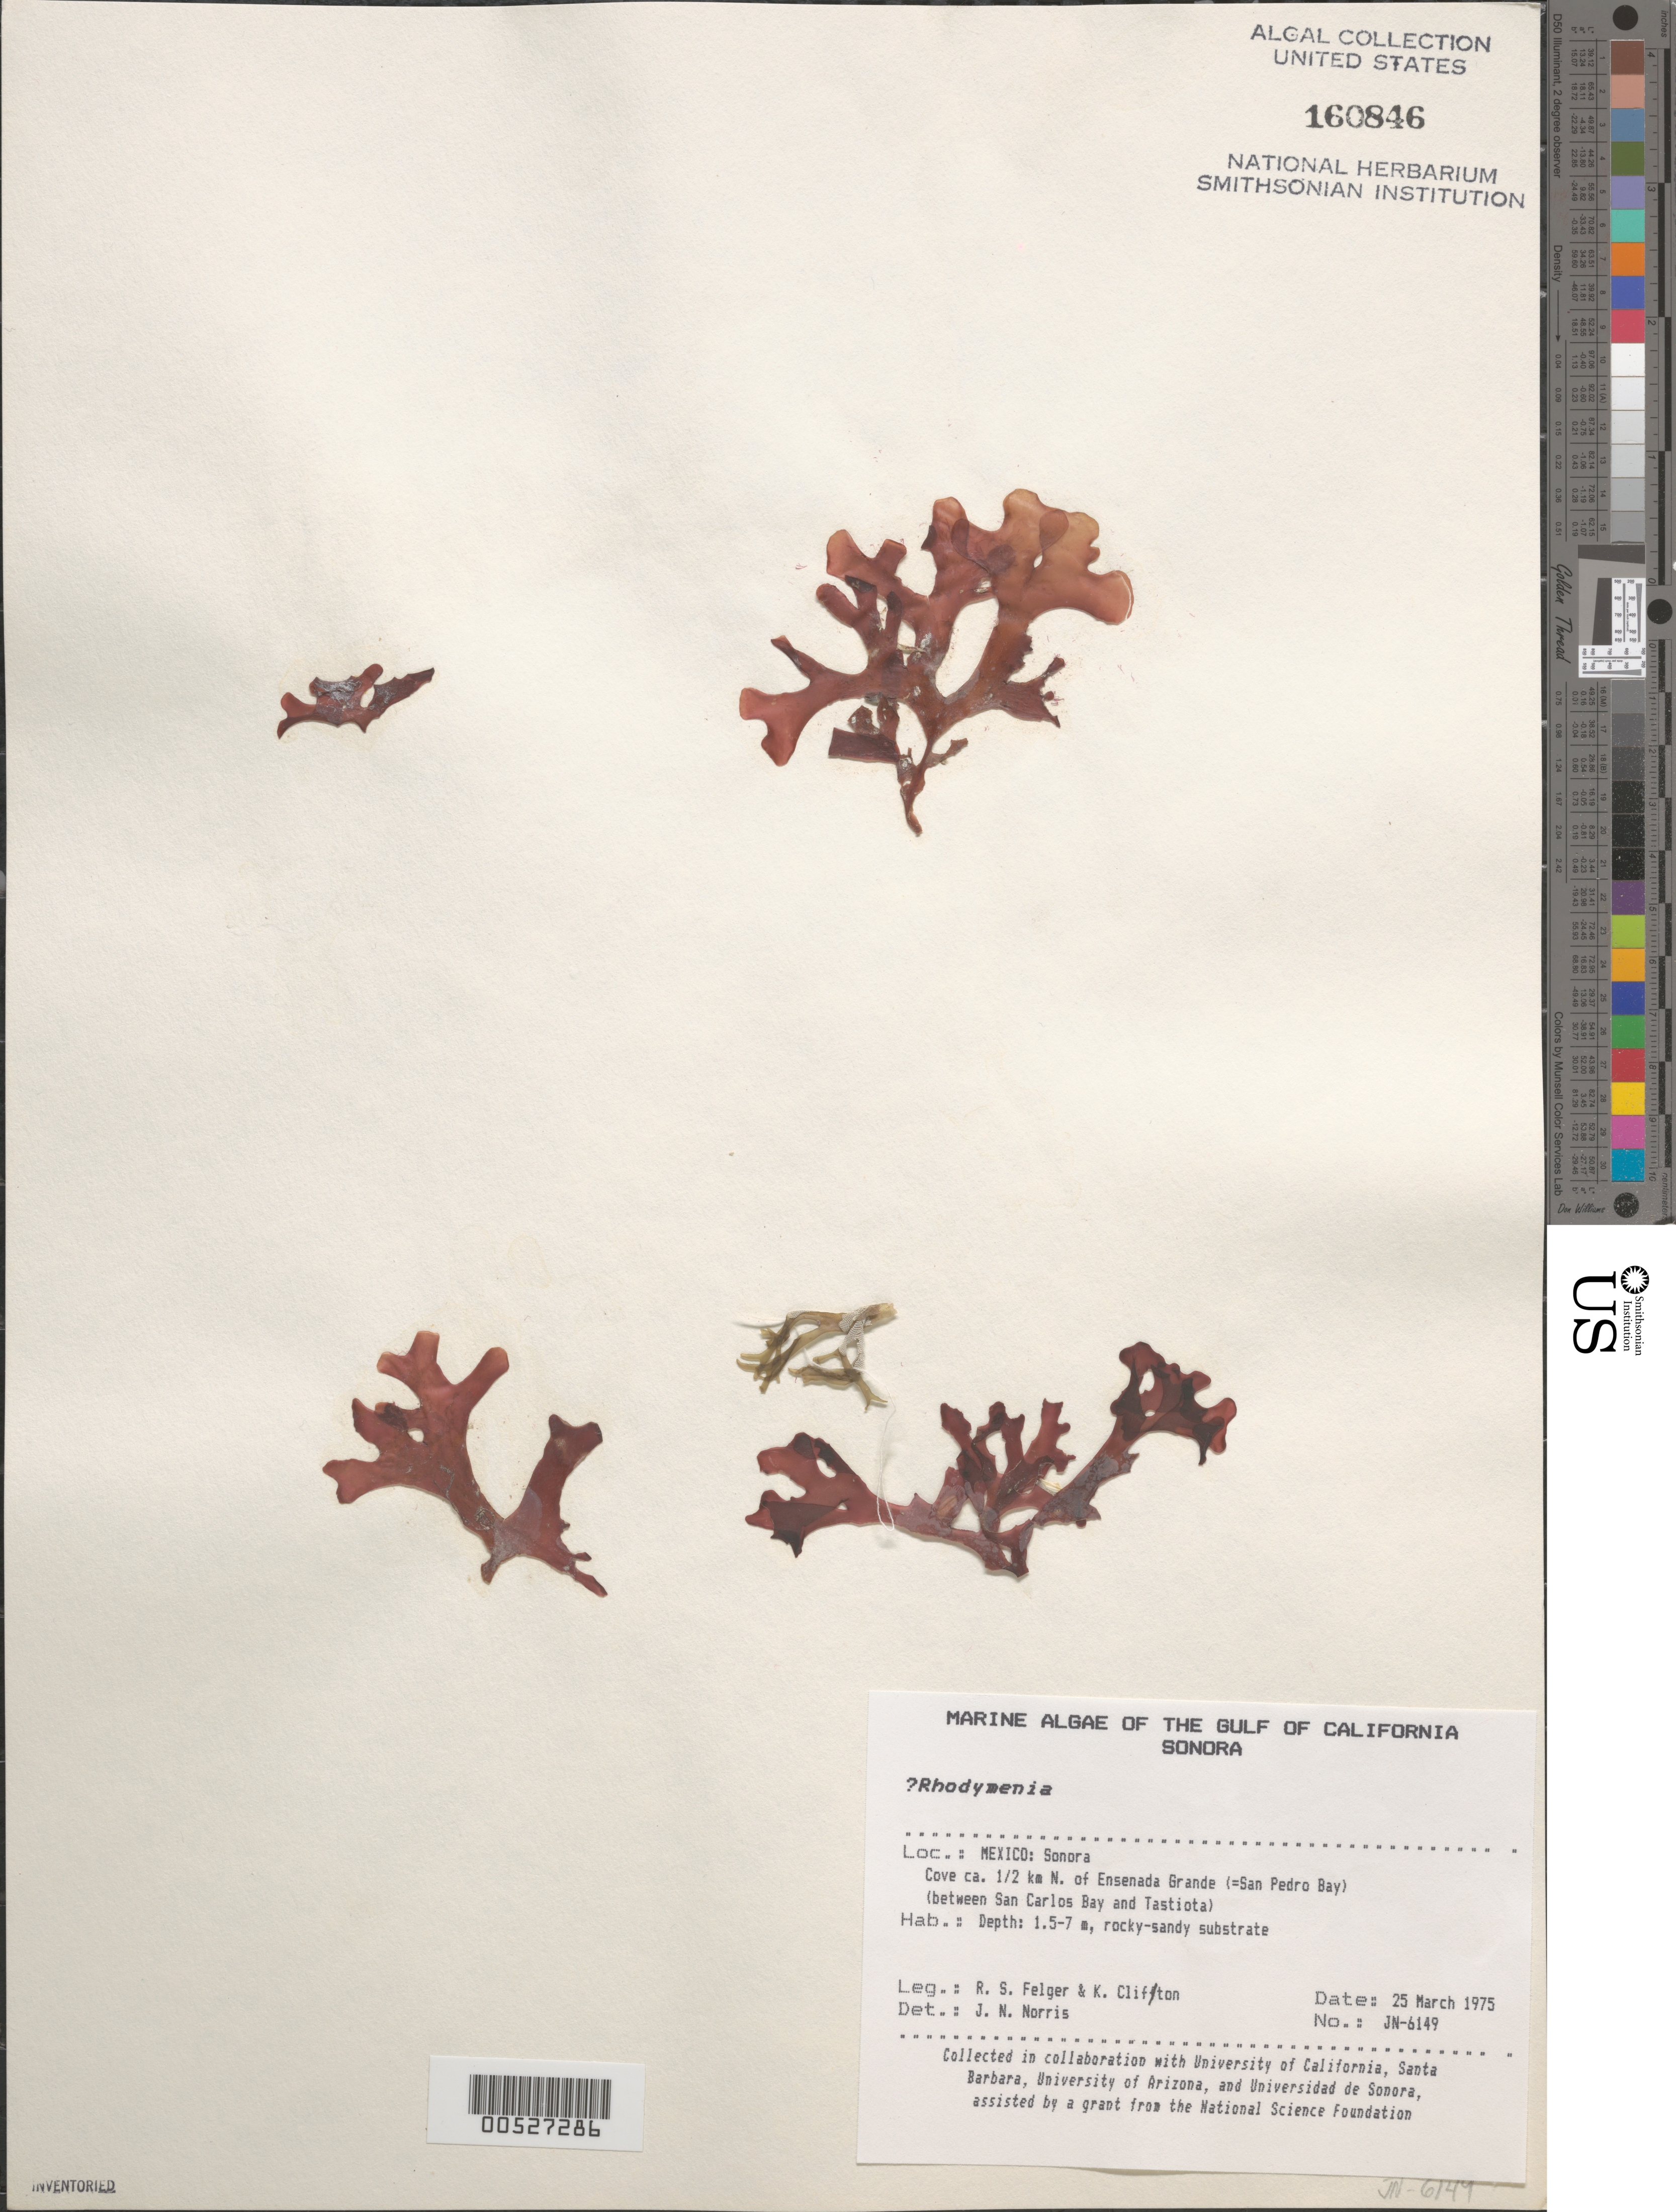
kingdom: Plantae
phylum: Rhodophyta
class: Florideophyceae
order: Rhodymeniales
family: Rhodymeniaceae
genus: Rhodymenia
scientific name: Rhodymenia sp.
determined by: Norris, James N.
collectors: R. S. Felger & K. Cliffton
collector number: Jn-6149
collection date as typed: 25 Mar 1975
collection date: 1975-03-25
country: Mexico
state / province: Sonora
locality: Cove 0.5 km north of Ensenada Grande (San Pedro Bay), between Bahia San Carlos and Tastiota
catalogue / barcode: US 160846